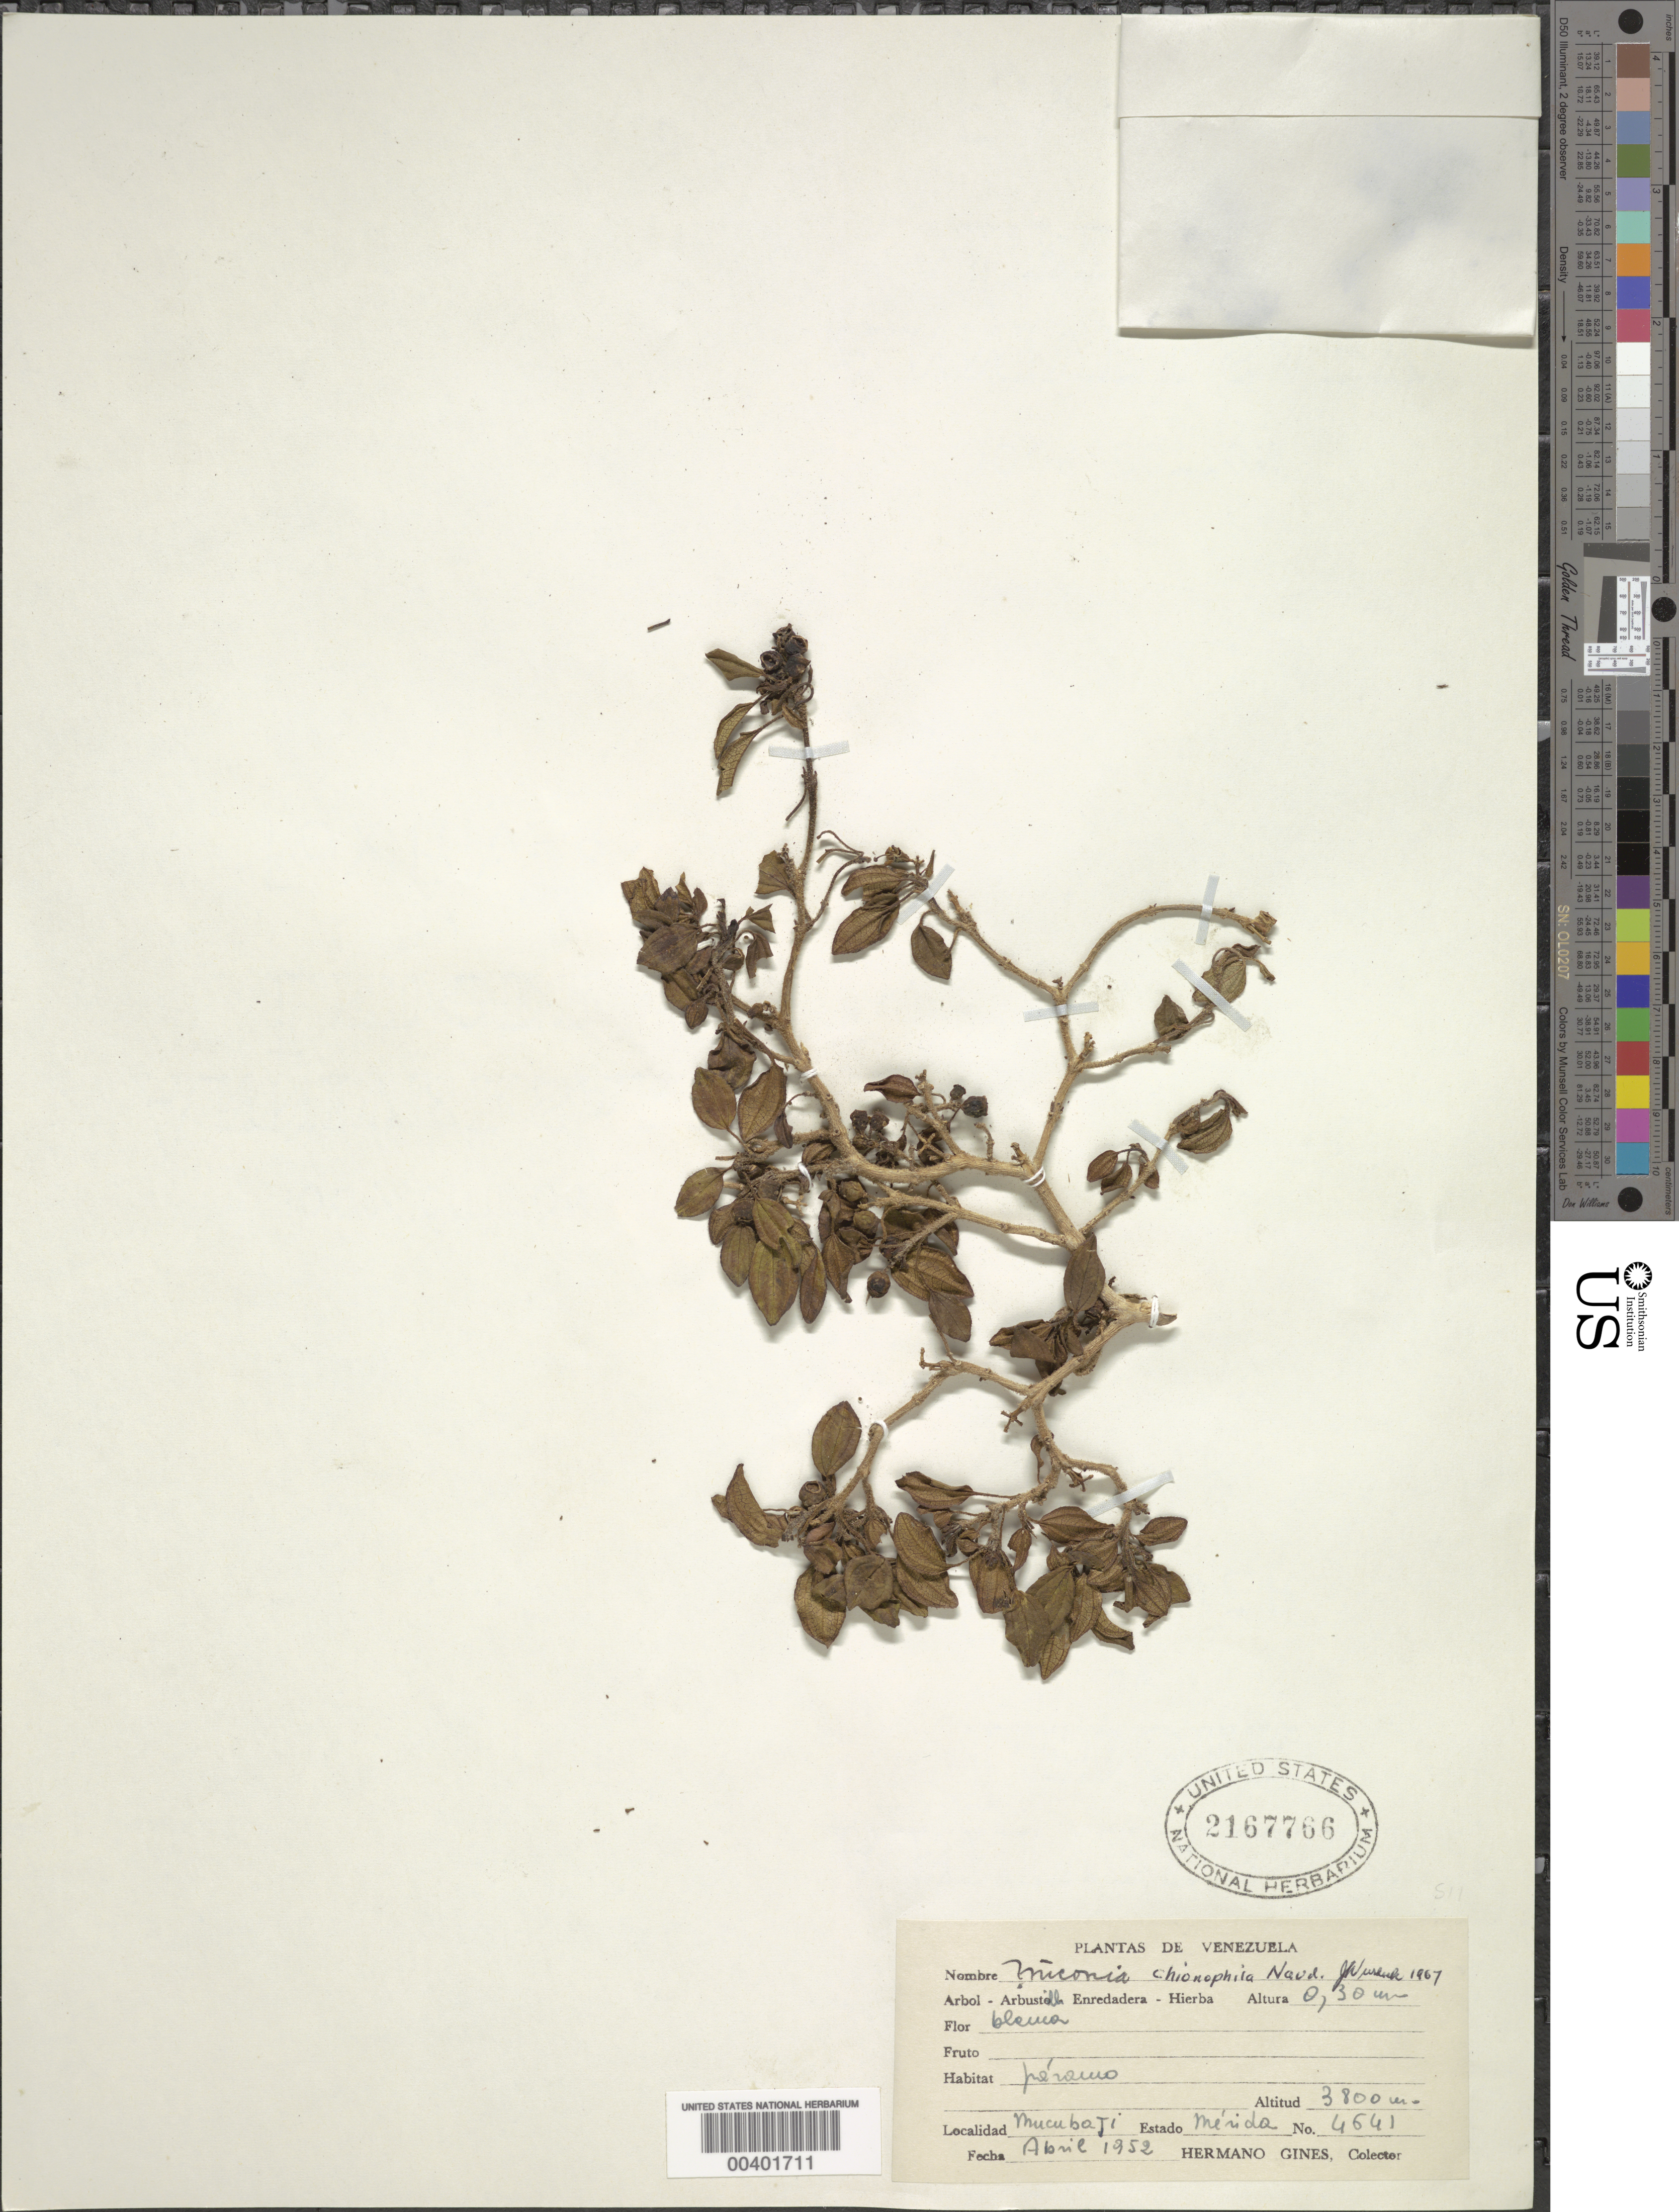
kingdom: Plantae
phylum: Tracheophyta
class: Magnoliopsida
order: Myrtales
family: Melastomataceae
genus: Miconia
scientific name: Miconia chionophila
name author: Naudin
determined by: Wurdack, John J., (US), US (UNITED STATES)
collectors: Bro. Gines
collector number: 4641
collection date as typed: Apr 1952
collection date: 1952-04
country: Venezuela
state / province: Mérida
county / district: Libertador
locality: Mucubají Mucubaji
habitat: Páramo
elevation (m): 3800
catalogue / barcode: US 2167766